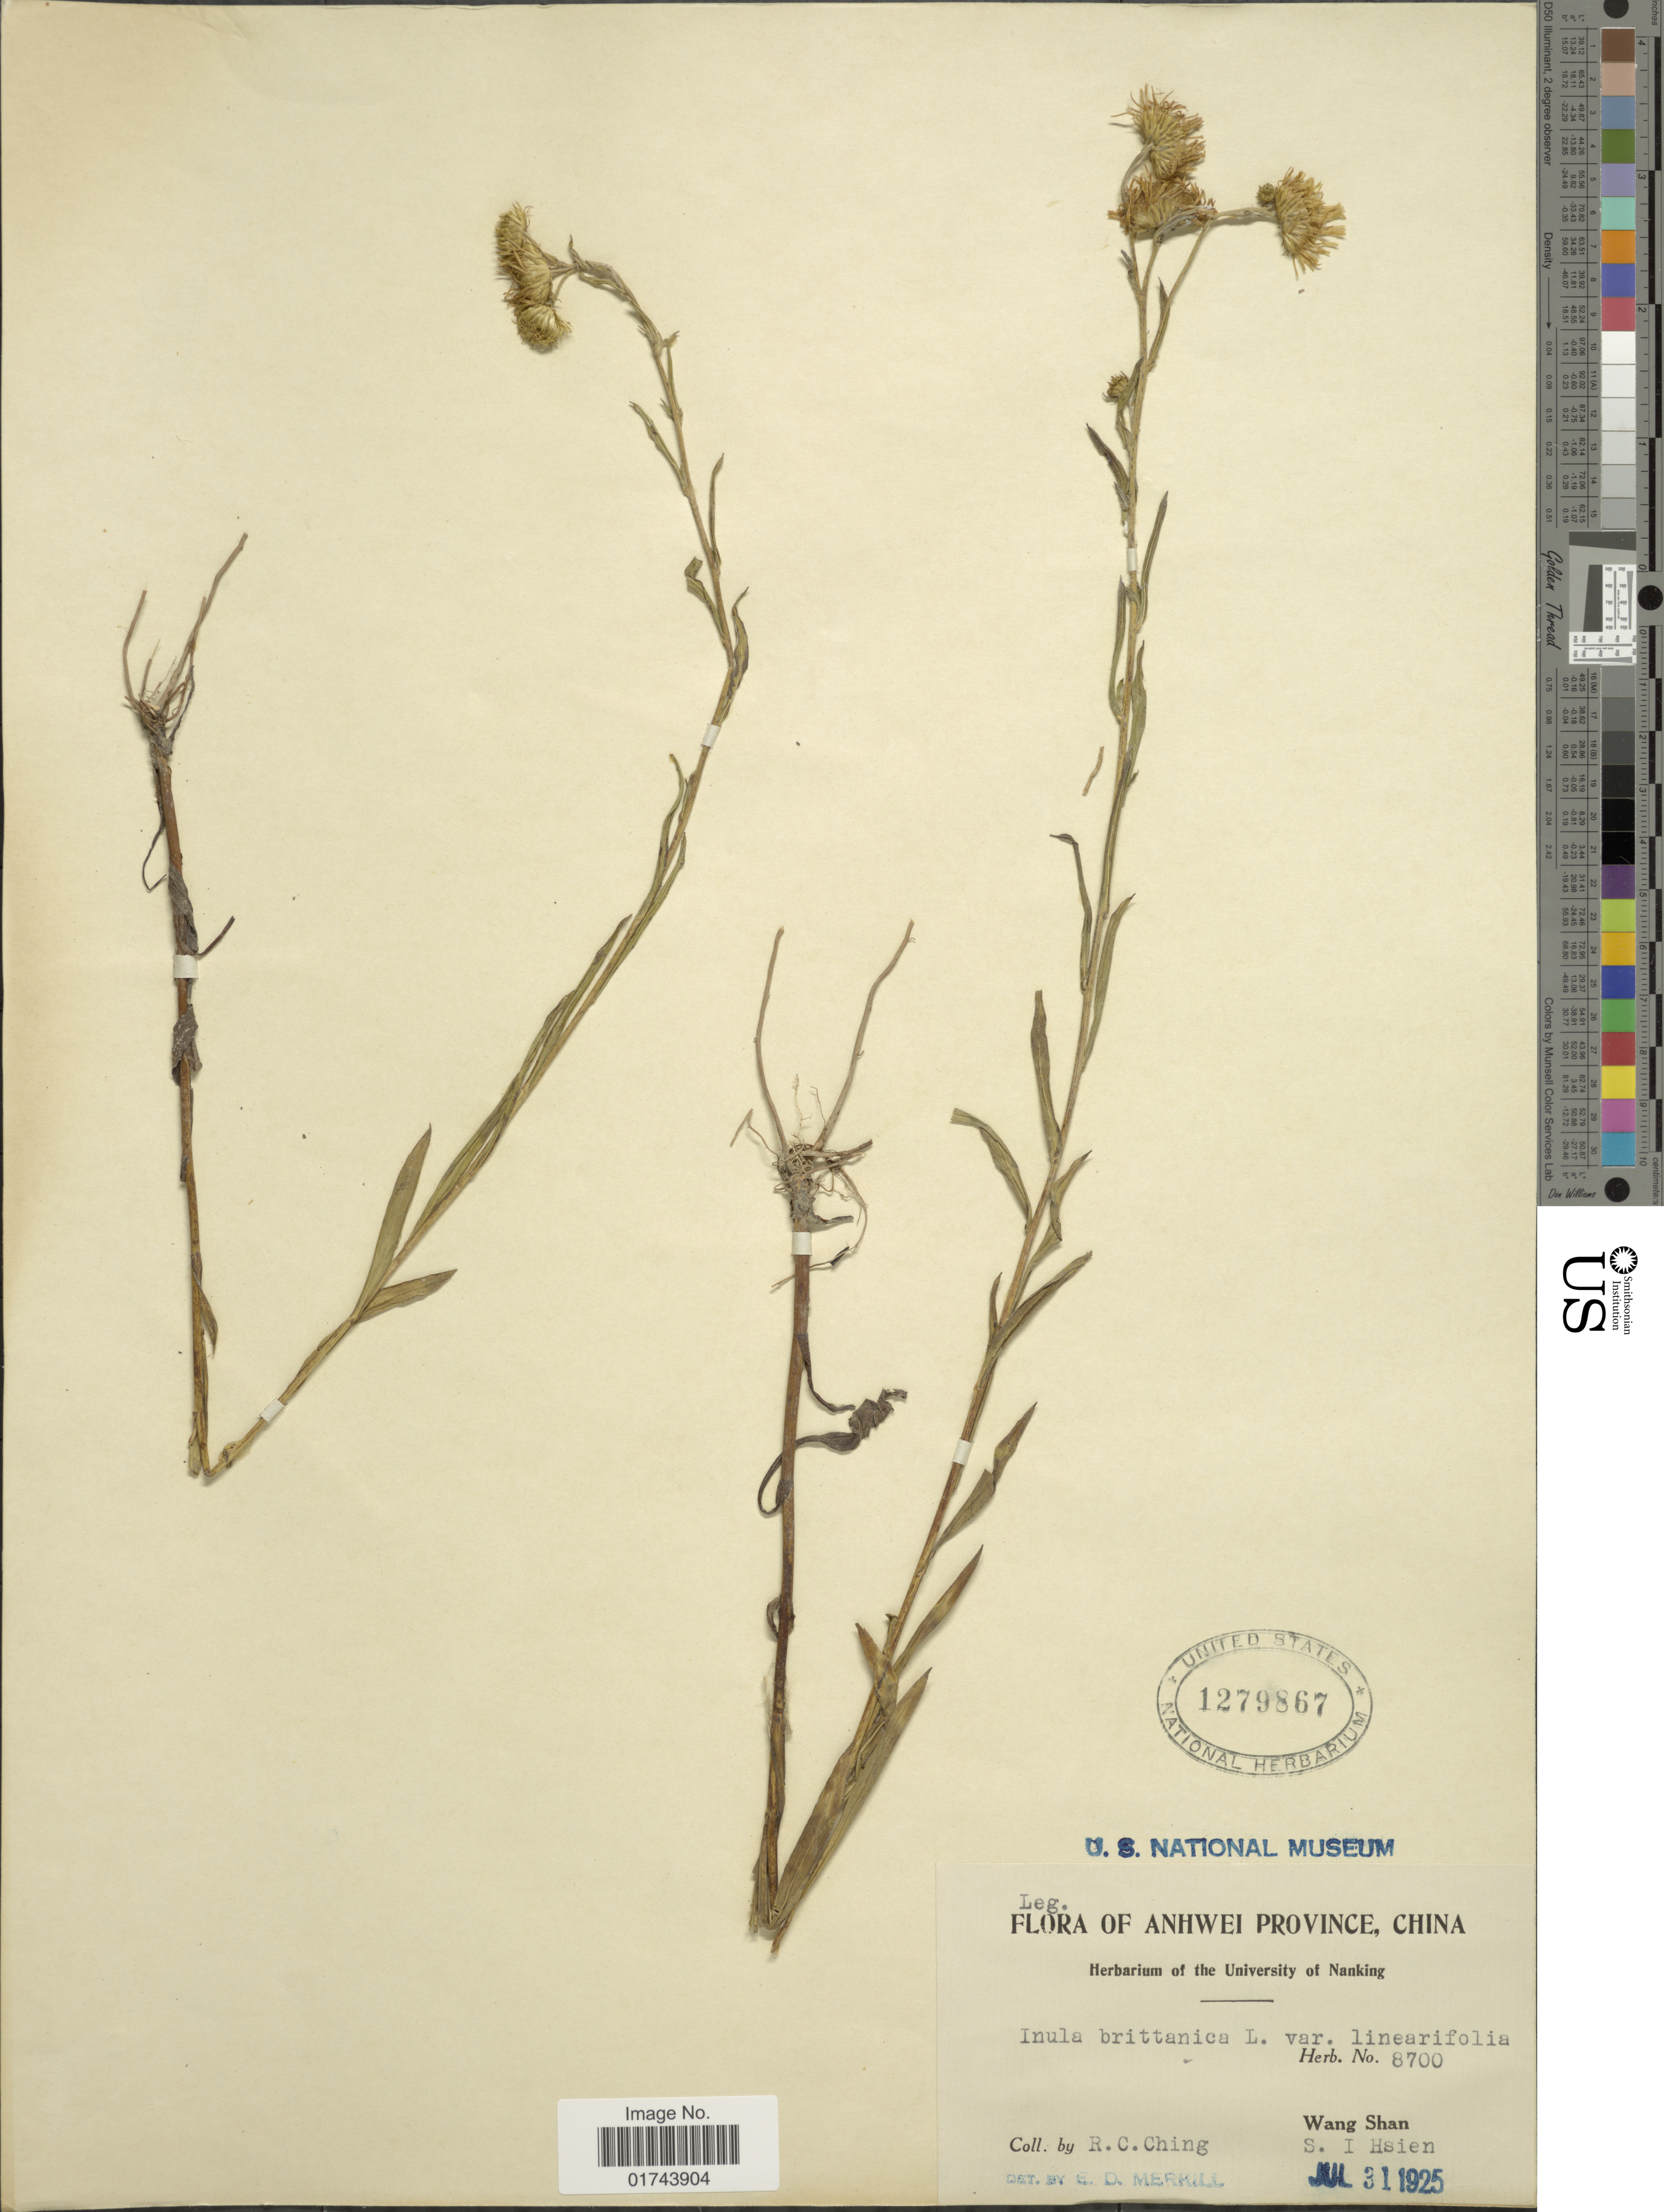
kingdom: Plantae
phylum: Tracheophyta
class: Magnoliopsida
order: Asterales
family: Asteraceae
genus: Inula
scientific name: Inula britannica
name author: L.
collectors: R. C. Ching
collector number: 8700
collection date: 1925-07-31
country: China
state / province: Anhui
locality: Anhwei Province, Wang Shan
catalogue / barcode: US 1279867